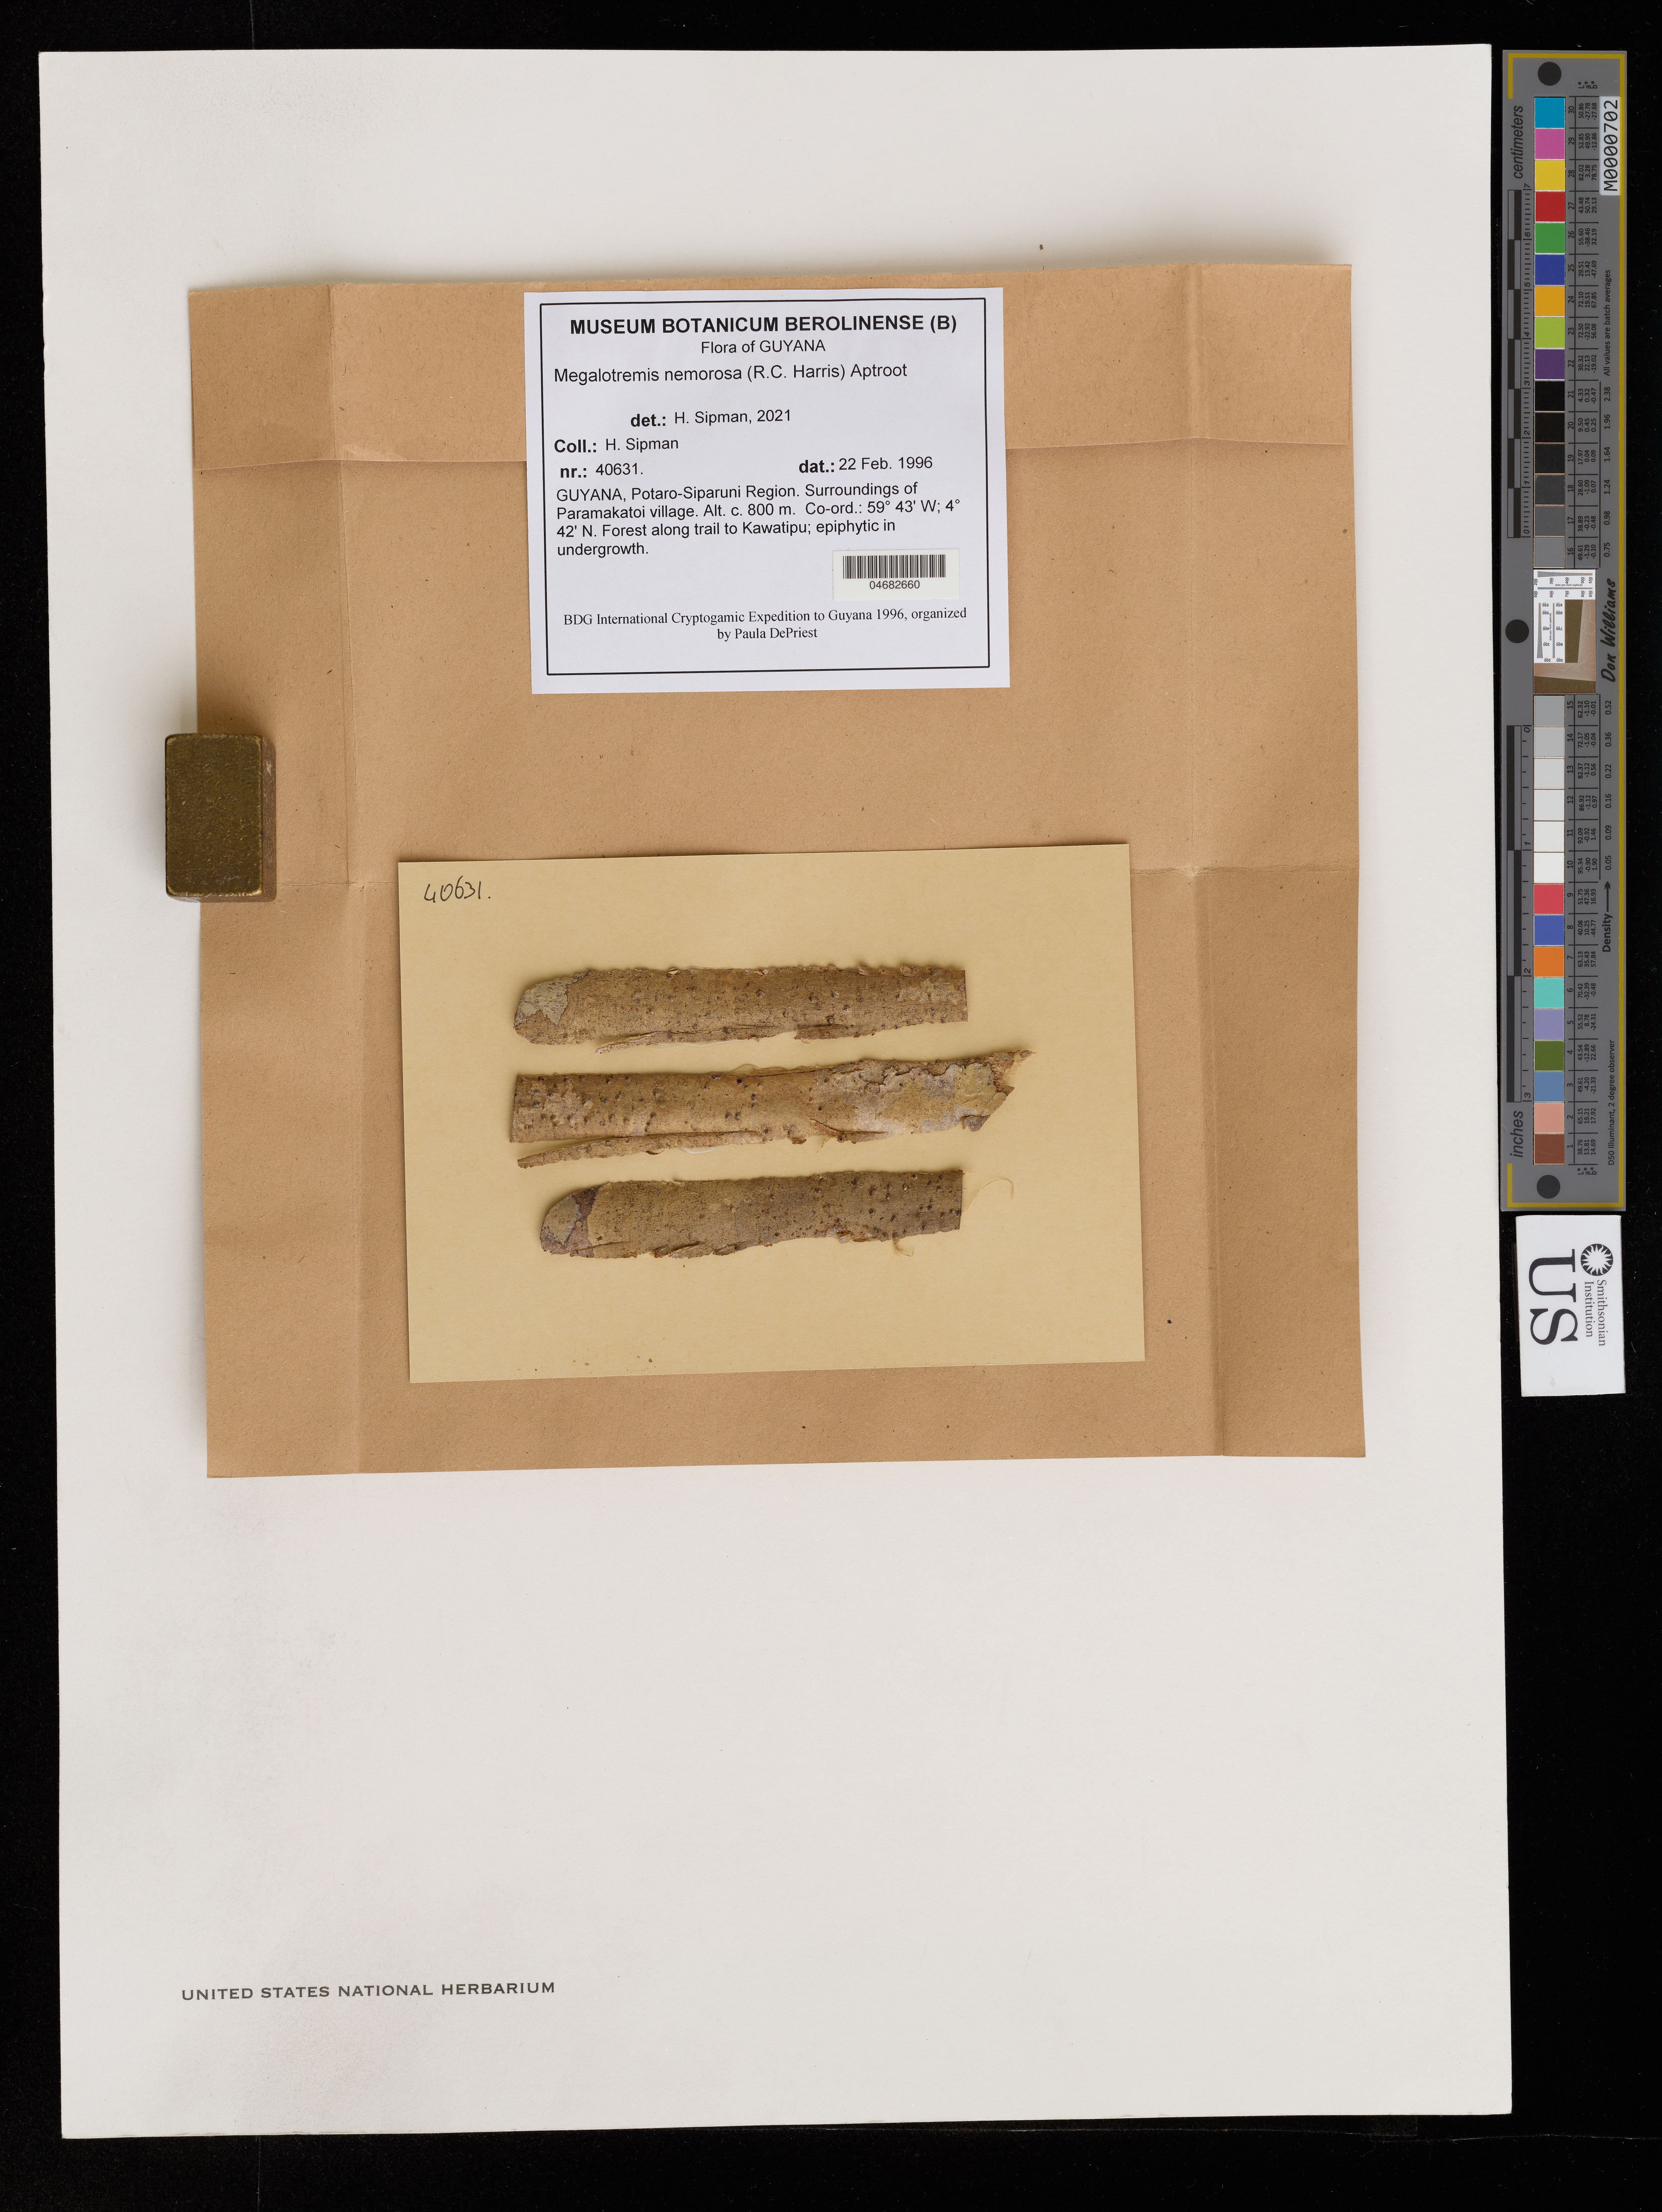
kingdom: Fungi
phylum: Ascomycota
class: Dothideomycetes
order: Monoblastiales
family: Monoblastiaceae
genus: Megalotremis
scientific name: Megalotremis nemorosa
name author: (R.C. Harris) Aptroot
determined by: Sipman, H.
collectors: H. Sipman et al.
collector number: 40631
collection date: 1996-02-22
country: Guyana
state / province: Potaro-Siparuni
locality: Potaro-Siparuni Region. Surroundings of Paramakatoi village. Trail to Kawatipu.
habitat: Forest along trail to Kawatipu.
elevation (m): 800